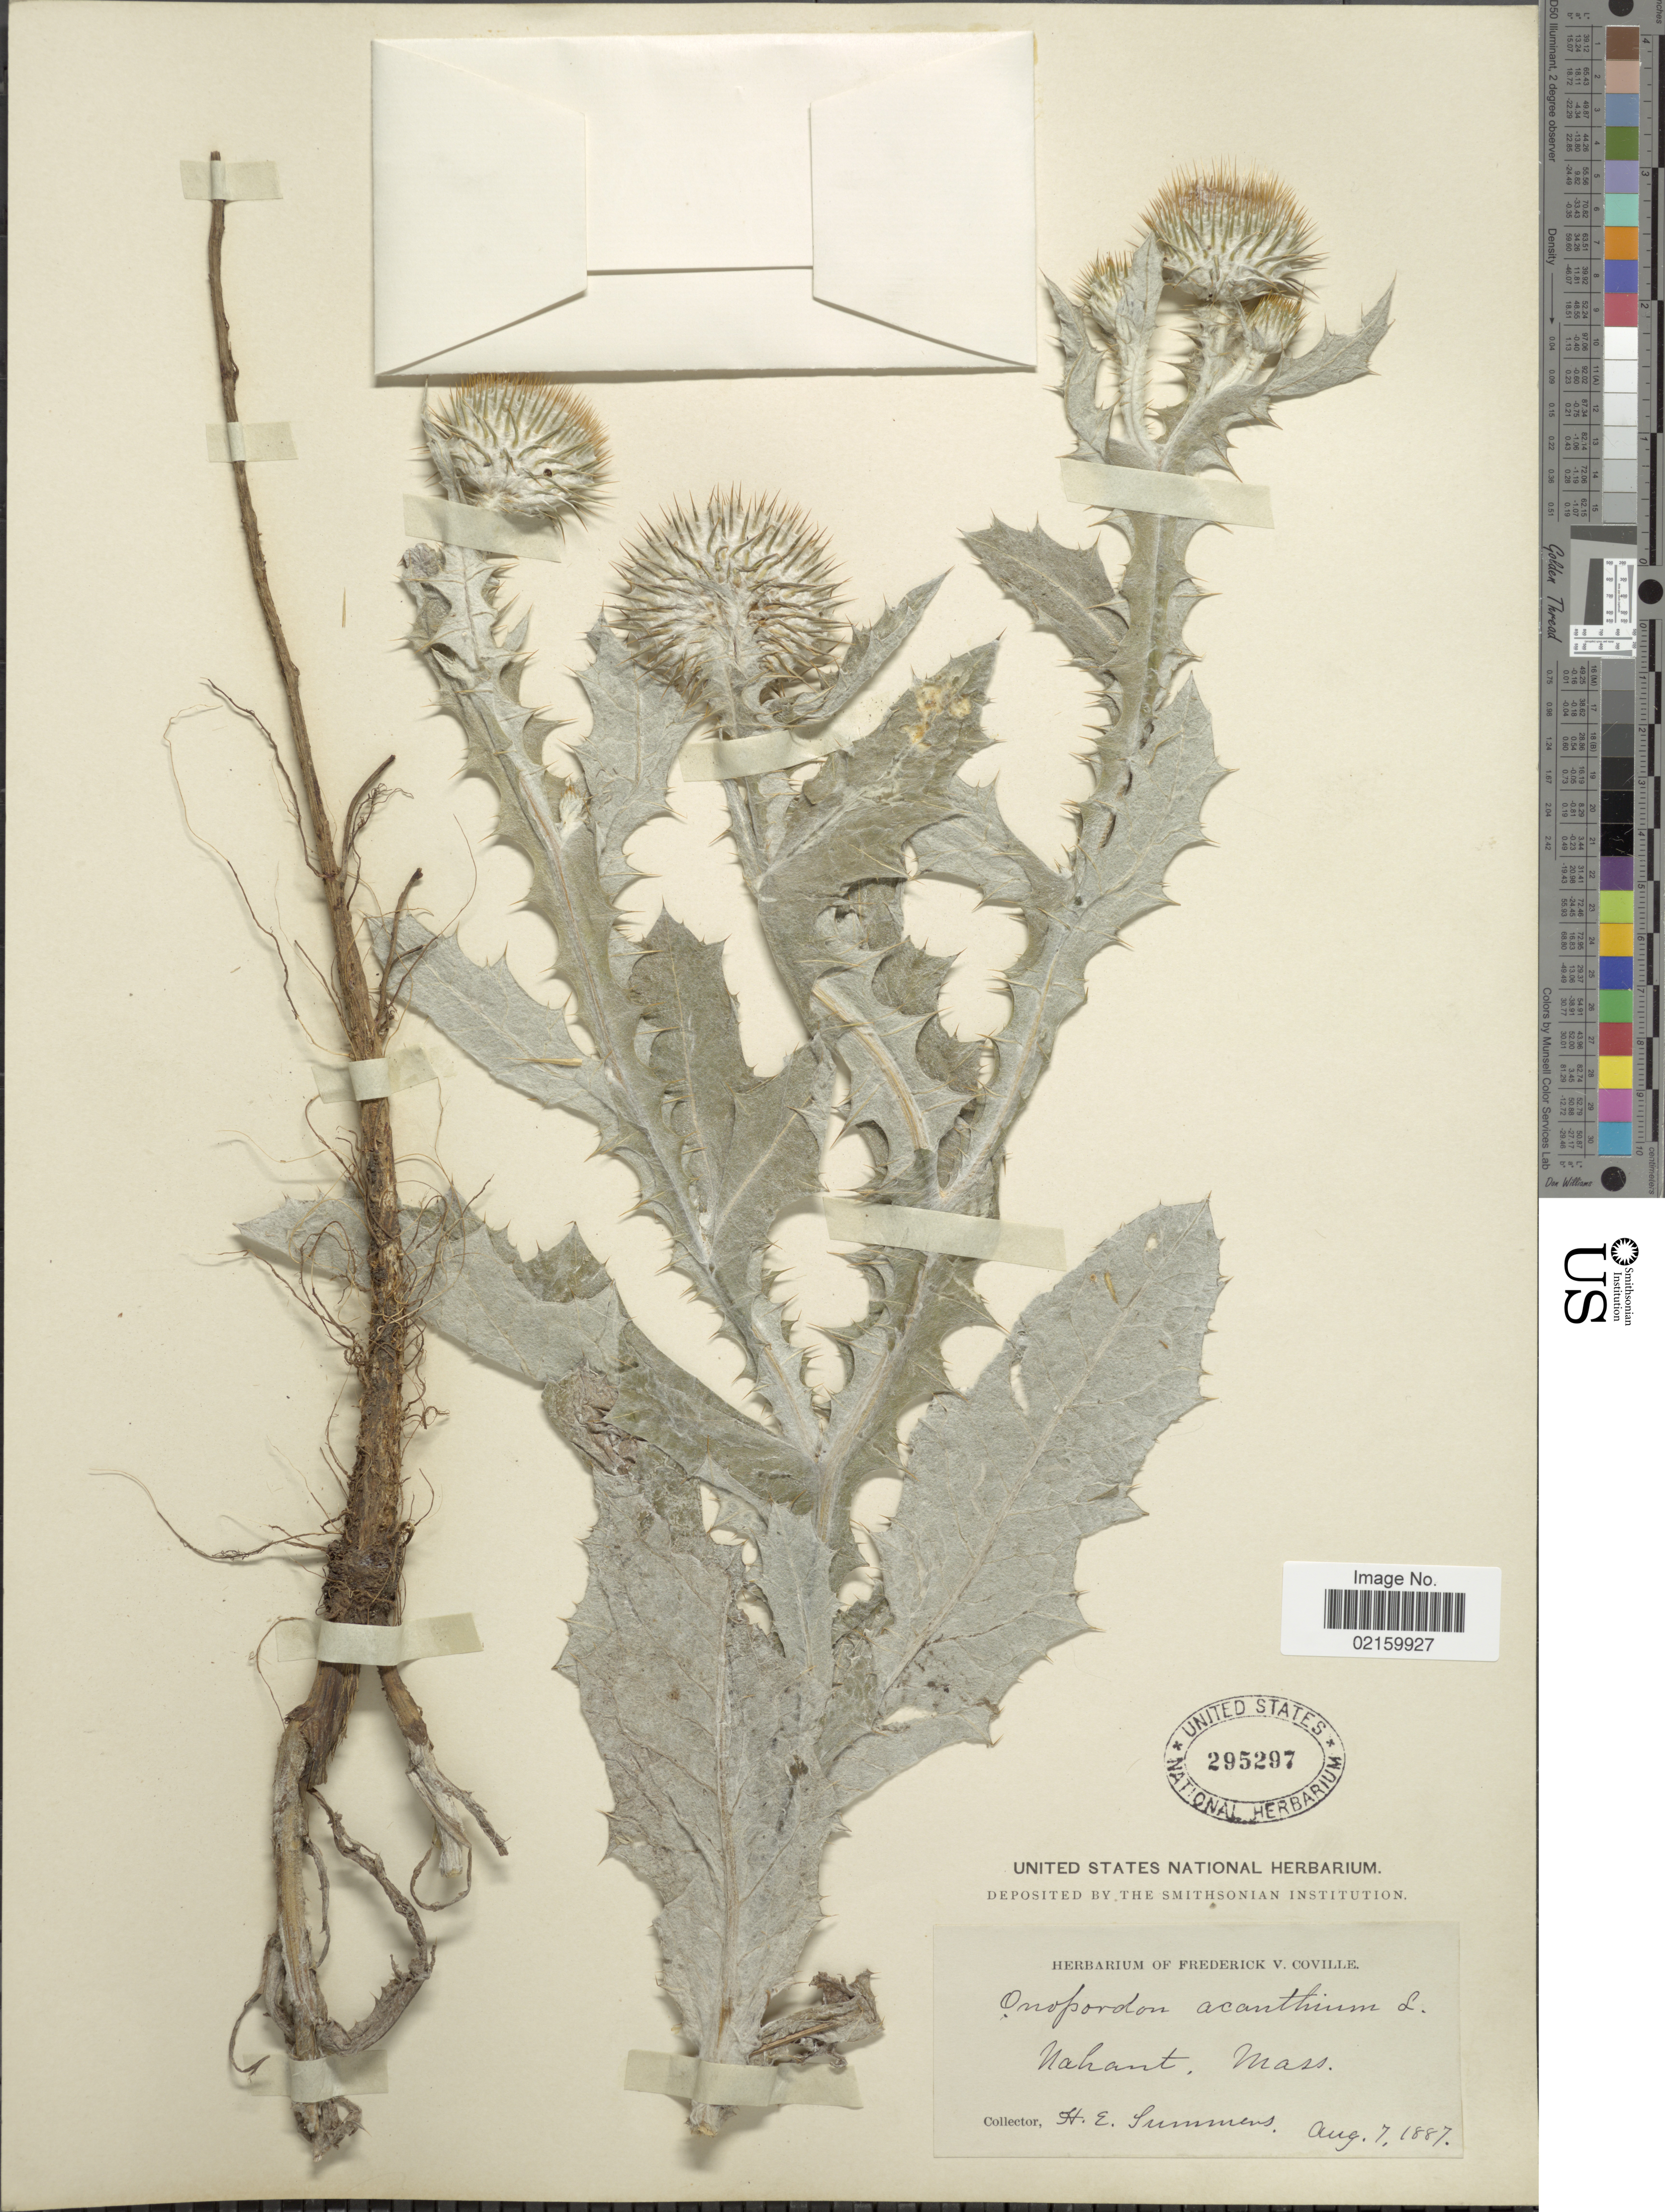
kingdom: Plantae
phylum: Tracheophyta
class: Magnoliopsida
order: Asterales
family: Asteraceae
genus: Onopordum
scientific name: Onopordum acanthium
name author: L.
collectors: H. Summers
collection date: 1887-08-07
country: United States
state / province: Massachusetts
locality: Nahant, Mass.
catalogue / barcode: US 295297